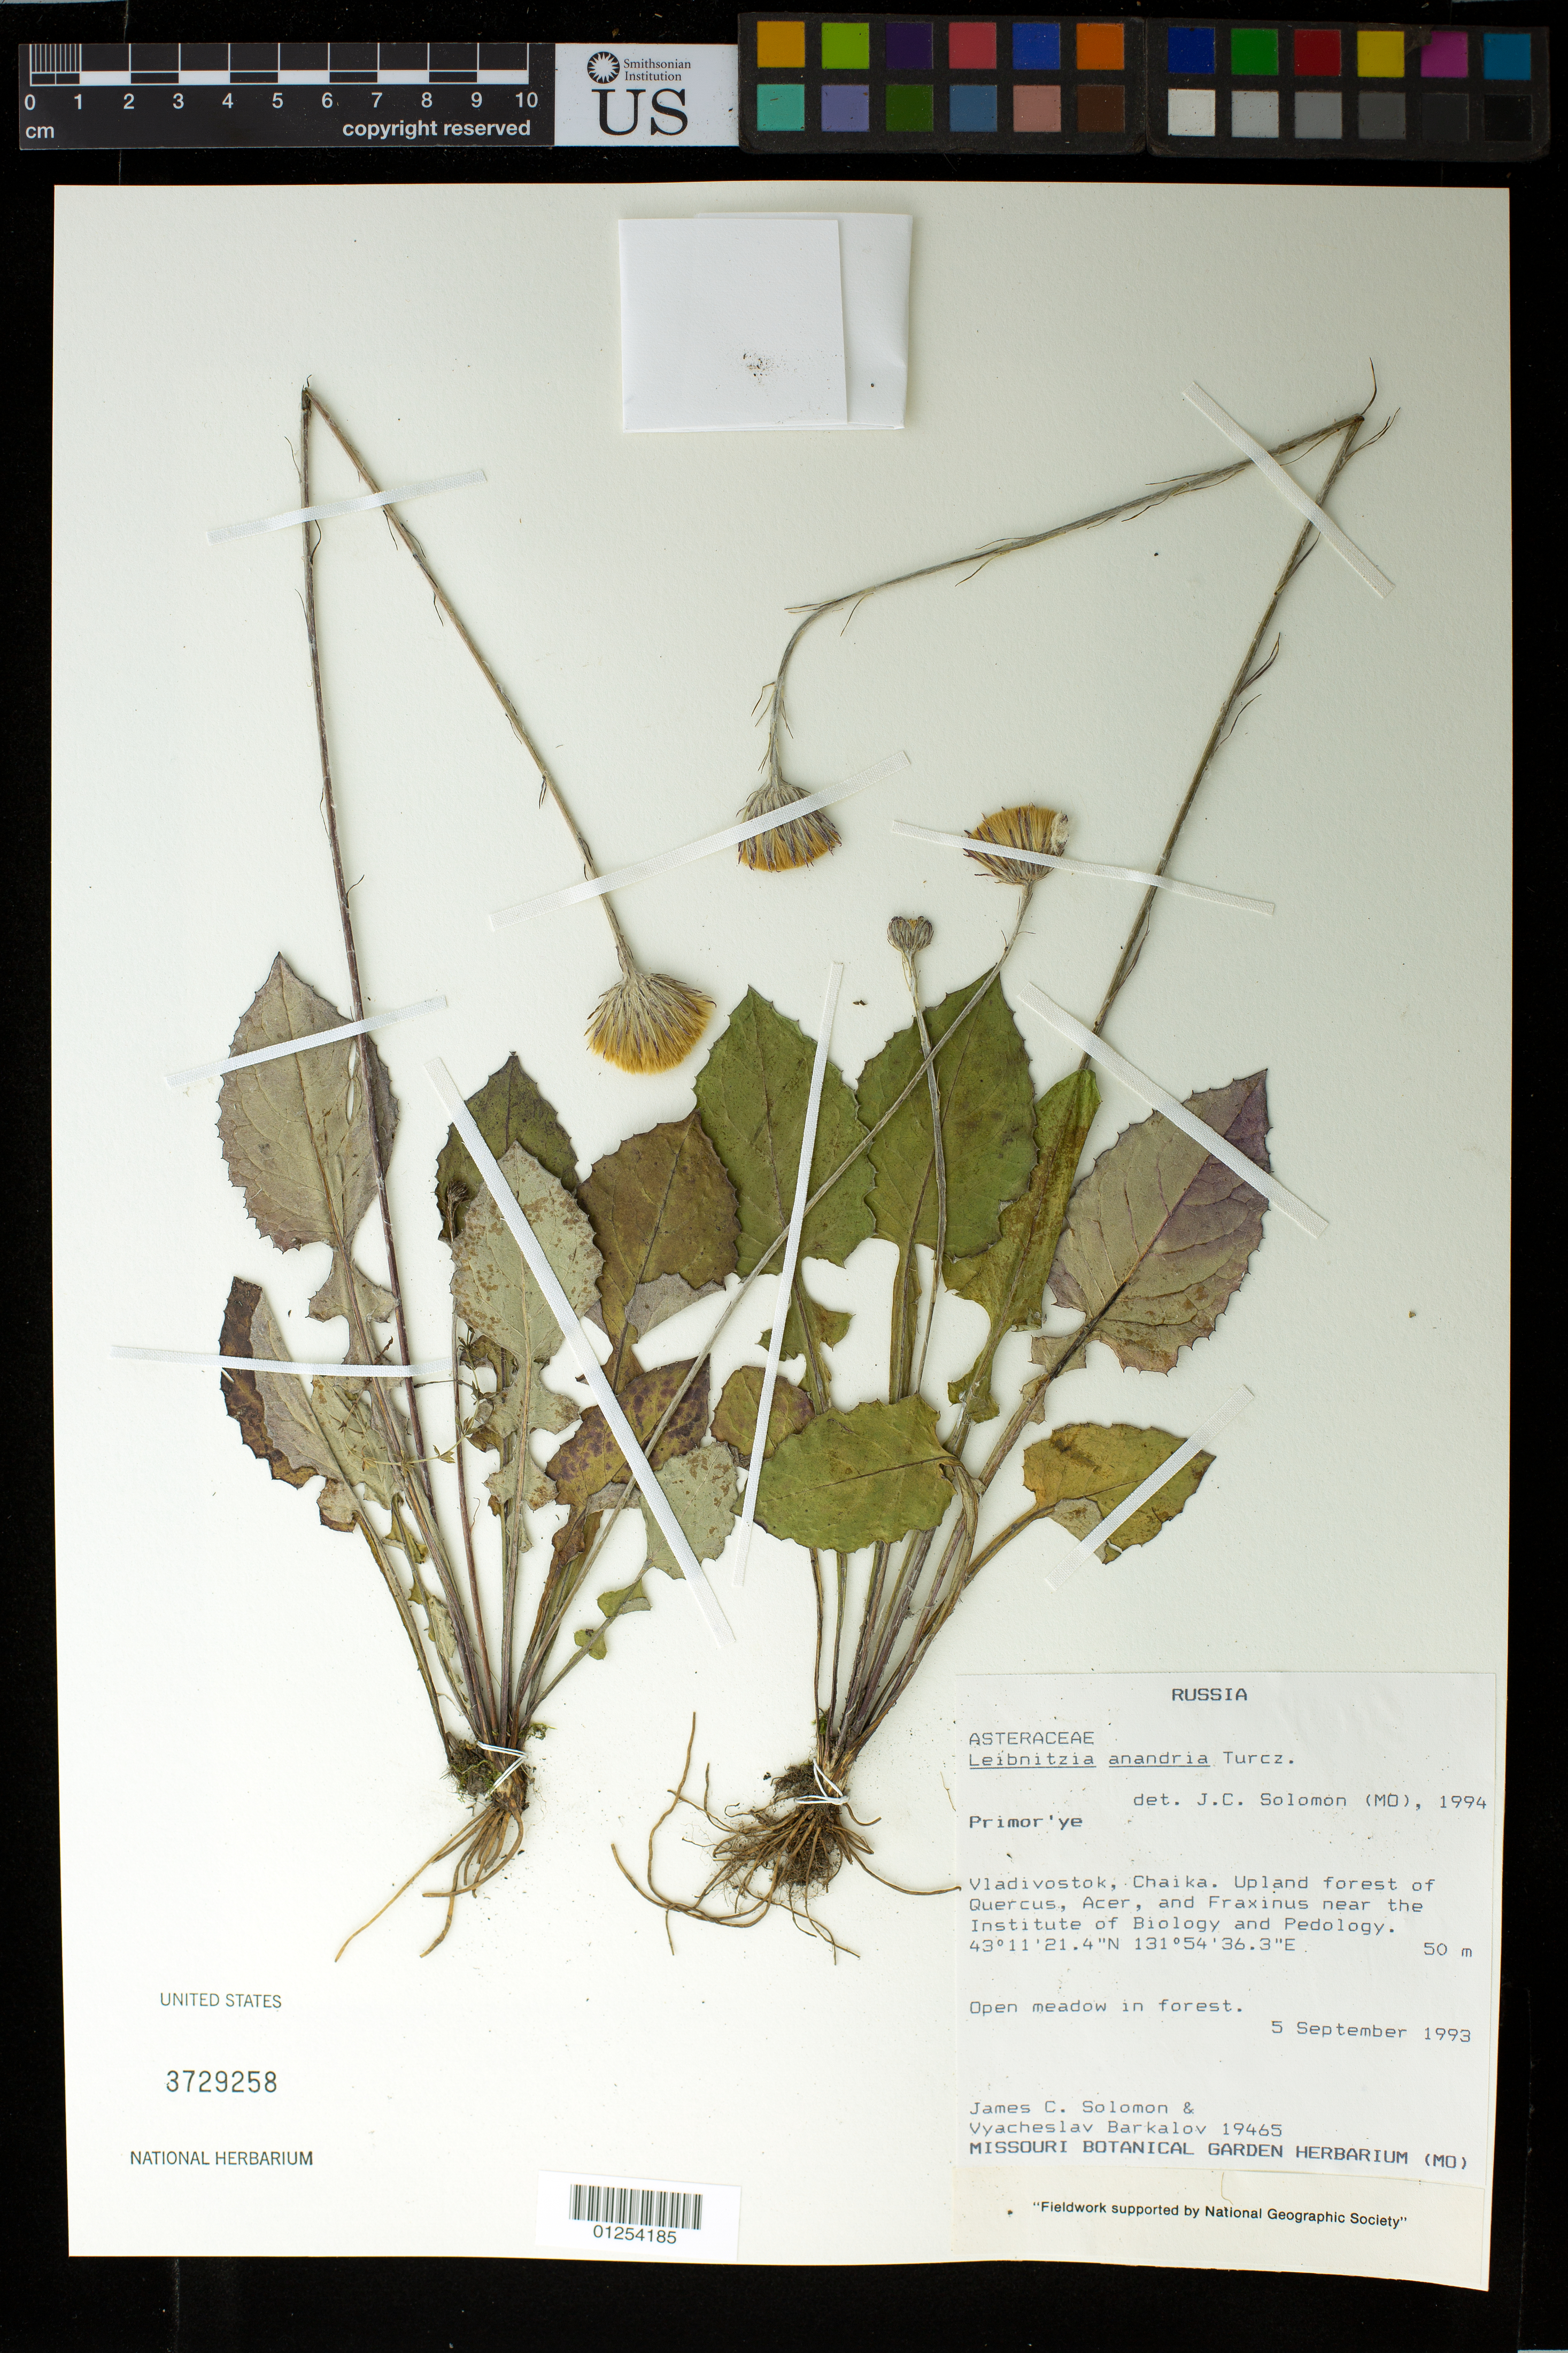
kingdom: Plantae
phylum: Tracheophyta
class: Magnoliopsida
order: Asterales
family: Asteraceae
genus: Leibnitzia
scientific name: Leibnitzia anandria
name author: (L.) Nakai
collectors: J. C. Solomon & V. Barkalov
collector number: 19465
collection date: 1993-09-05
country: Russian Federation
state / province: Primorsky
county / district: Vladivostok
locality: Vladivostok, Chaika. Upland forest of Quercus, Acer, and Fraxinus near the Institute of Biology and Pedology.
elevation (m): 50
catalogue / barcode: US 3729258